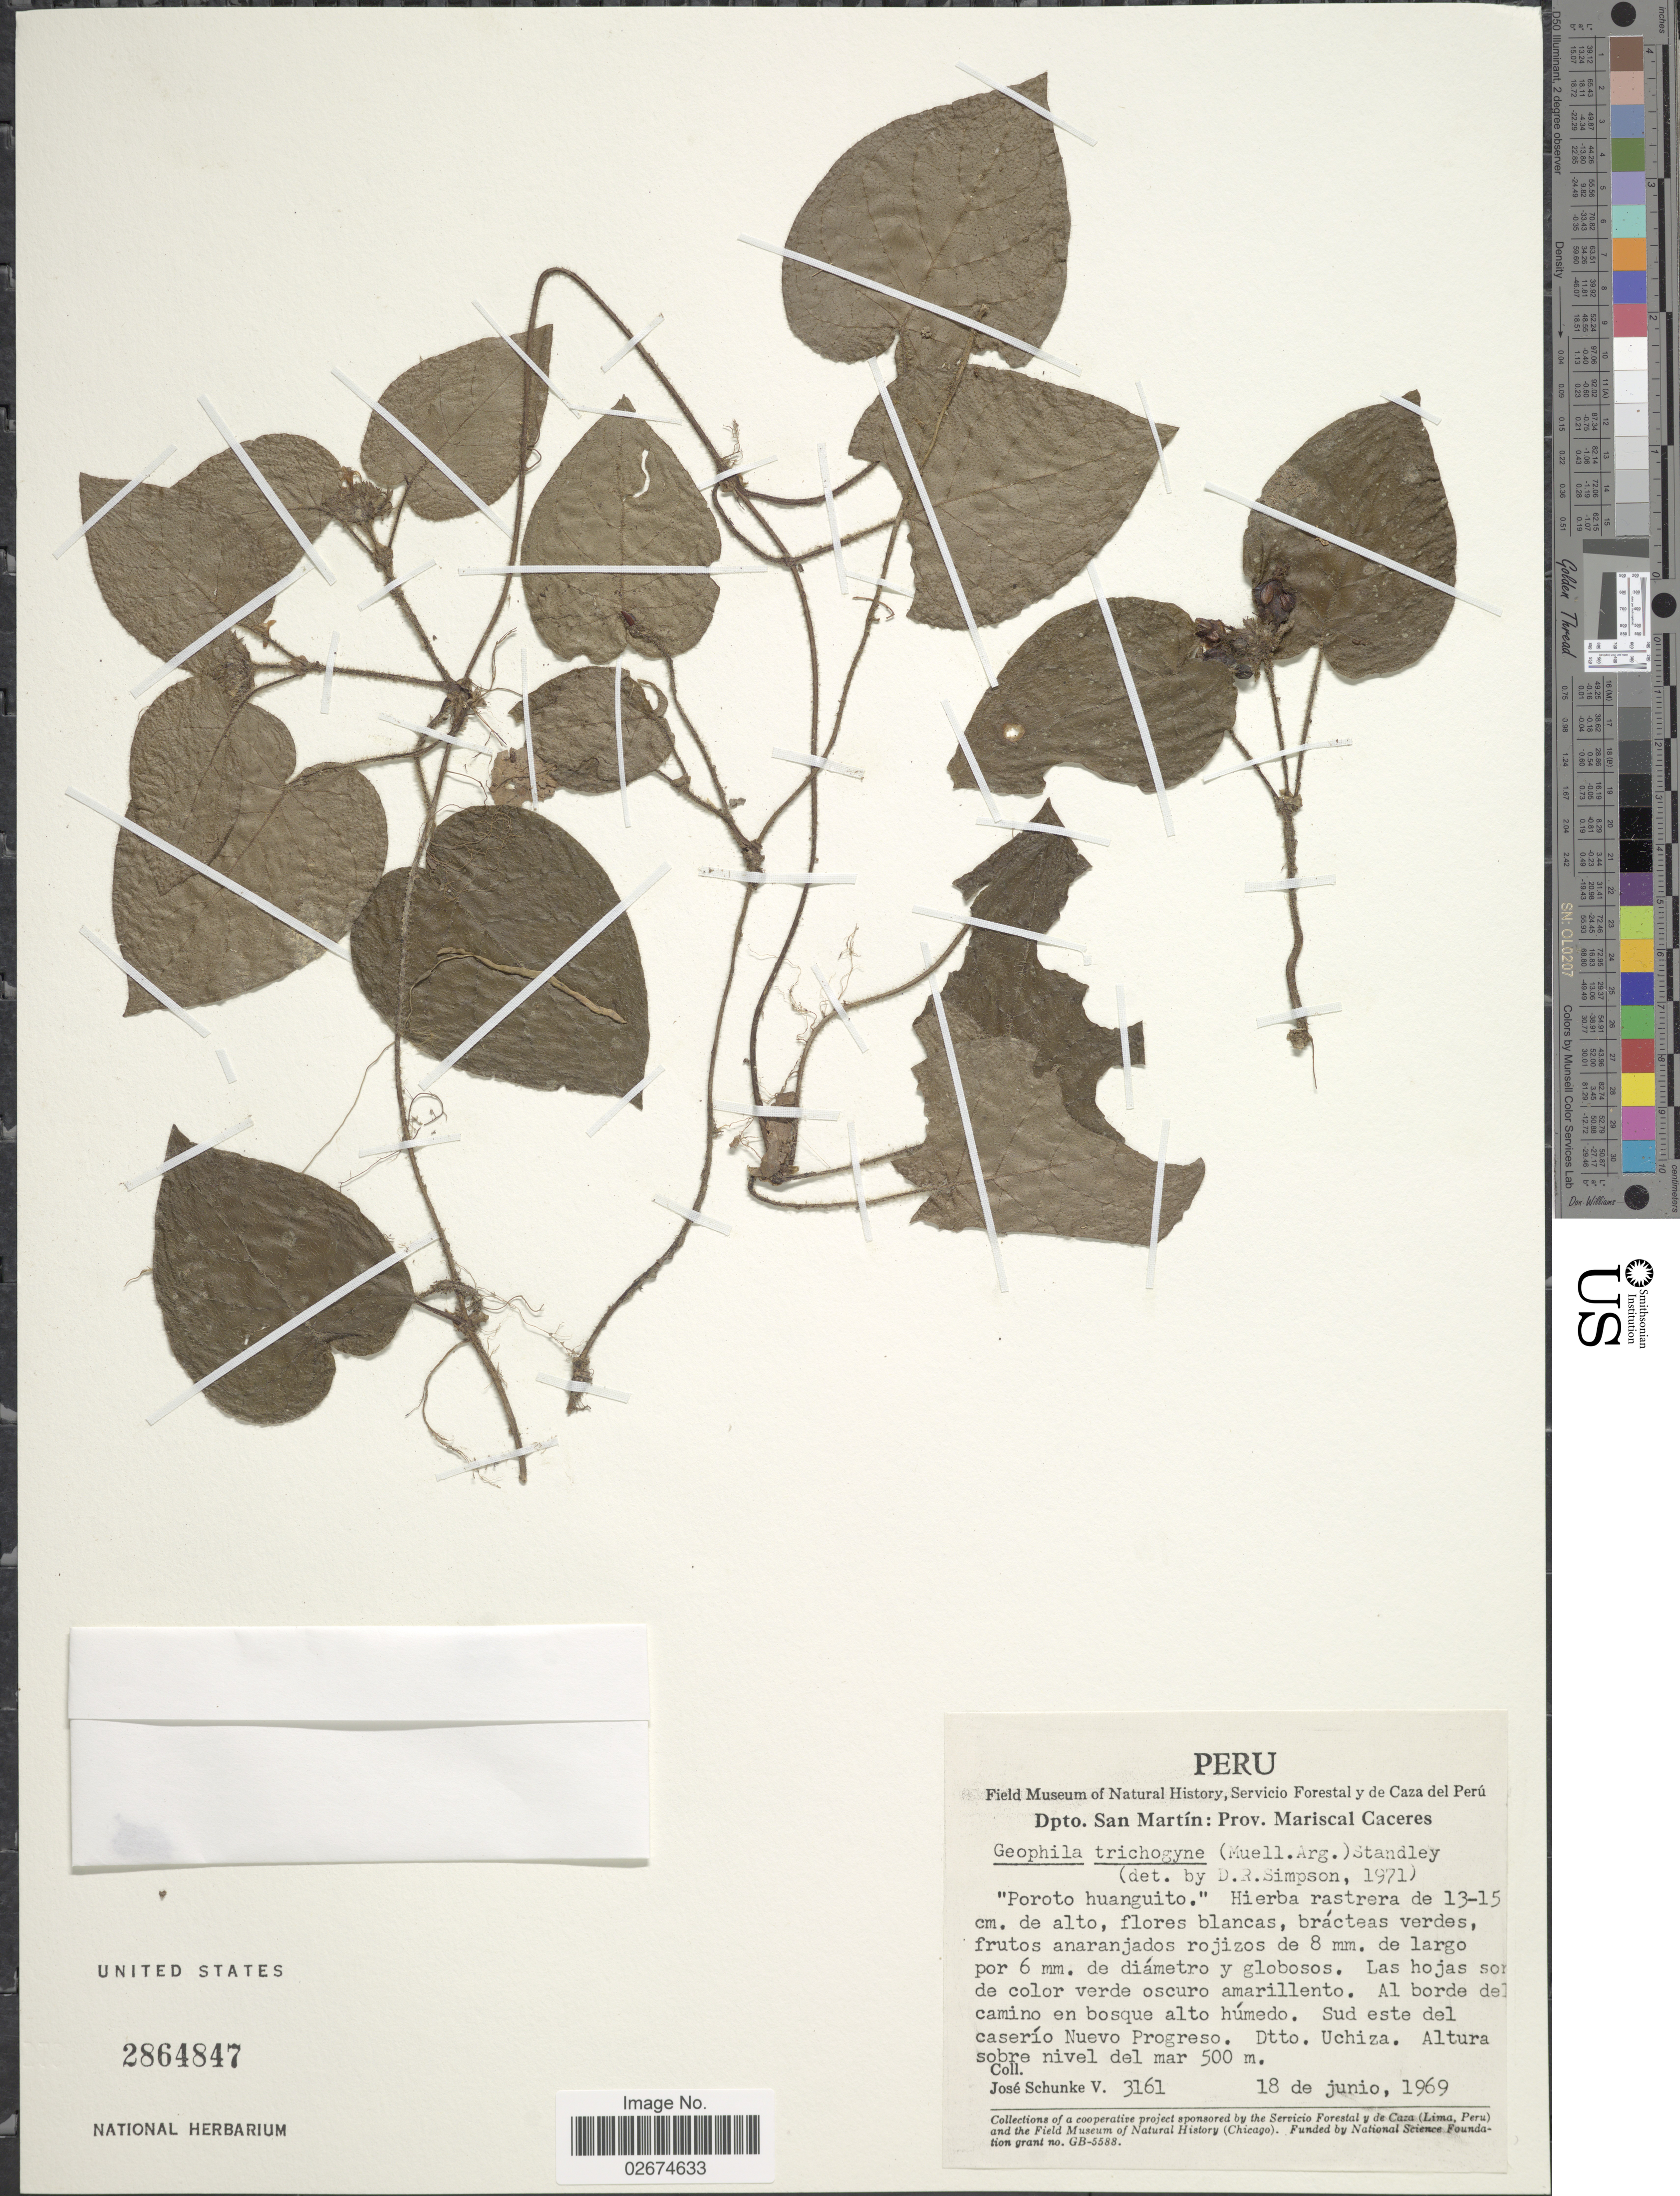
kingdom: Plantae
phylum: Tracheophyta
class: Magnoliopsida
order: Gentianales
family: Rubiaceae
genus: Geophila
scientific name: Geophila cordifolia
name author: Miq.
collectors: J. Schunke Vigo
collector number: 3161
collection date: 1969-06-18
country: Peru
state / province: San Martín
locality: Prov. Mariscal Caceres, Las hojas sor de color verde oscuro amarillento, Al borde del camino en bosque alto humedo, Sud este del caserio Nuevo Progreso, Dtto. Uchiza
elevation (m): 500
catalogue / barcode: US 2864847